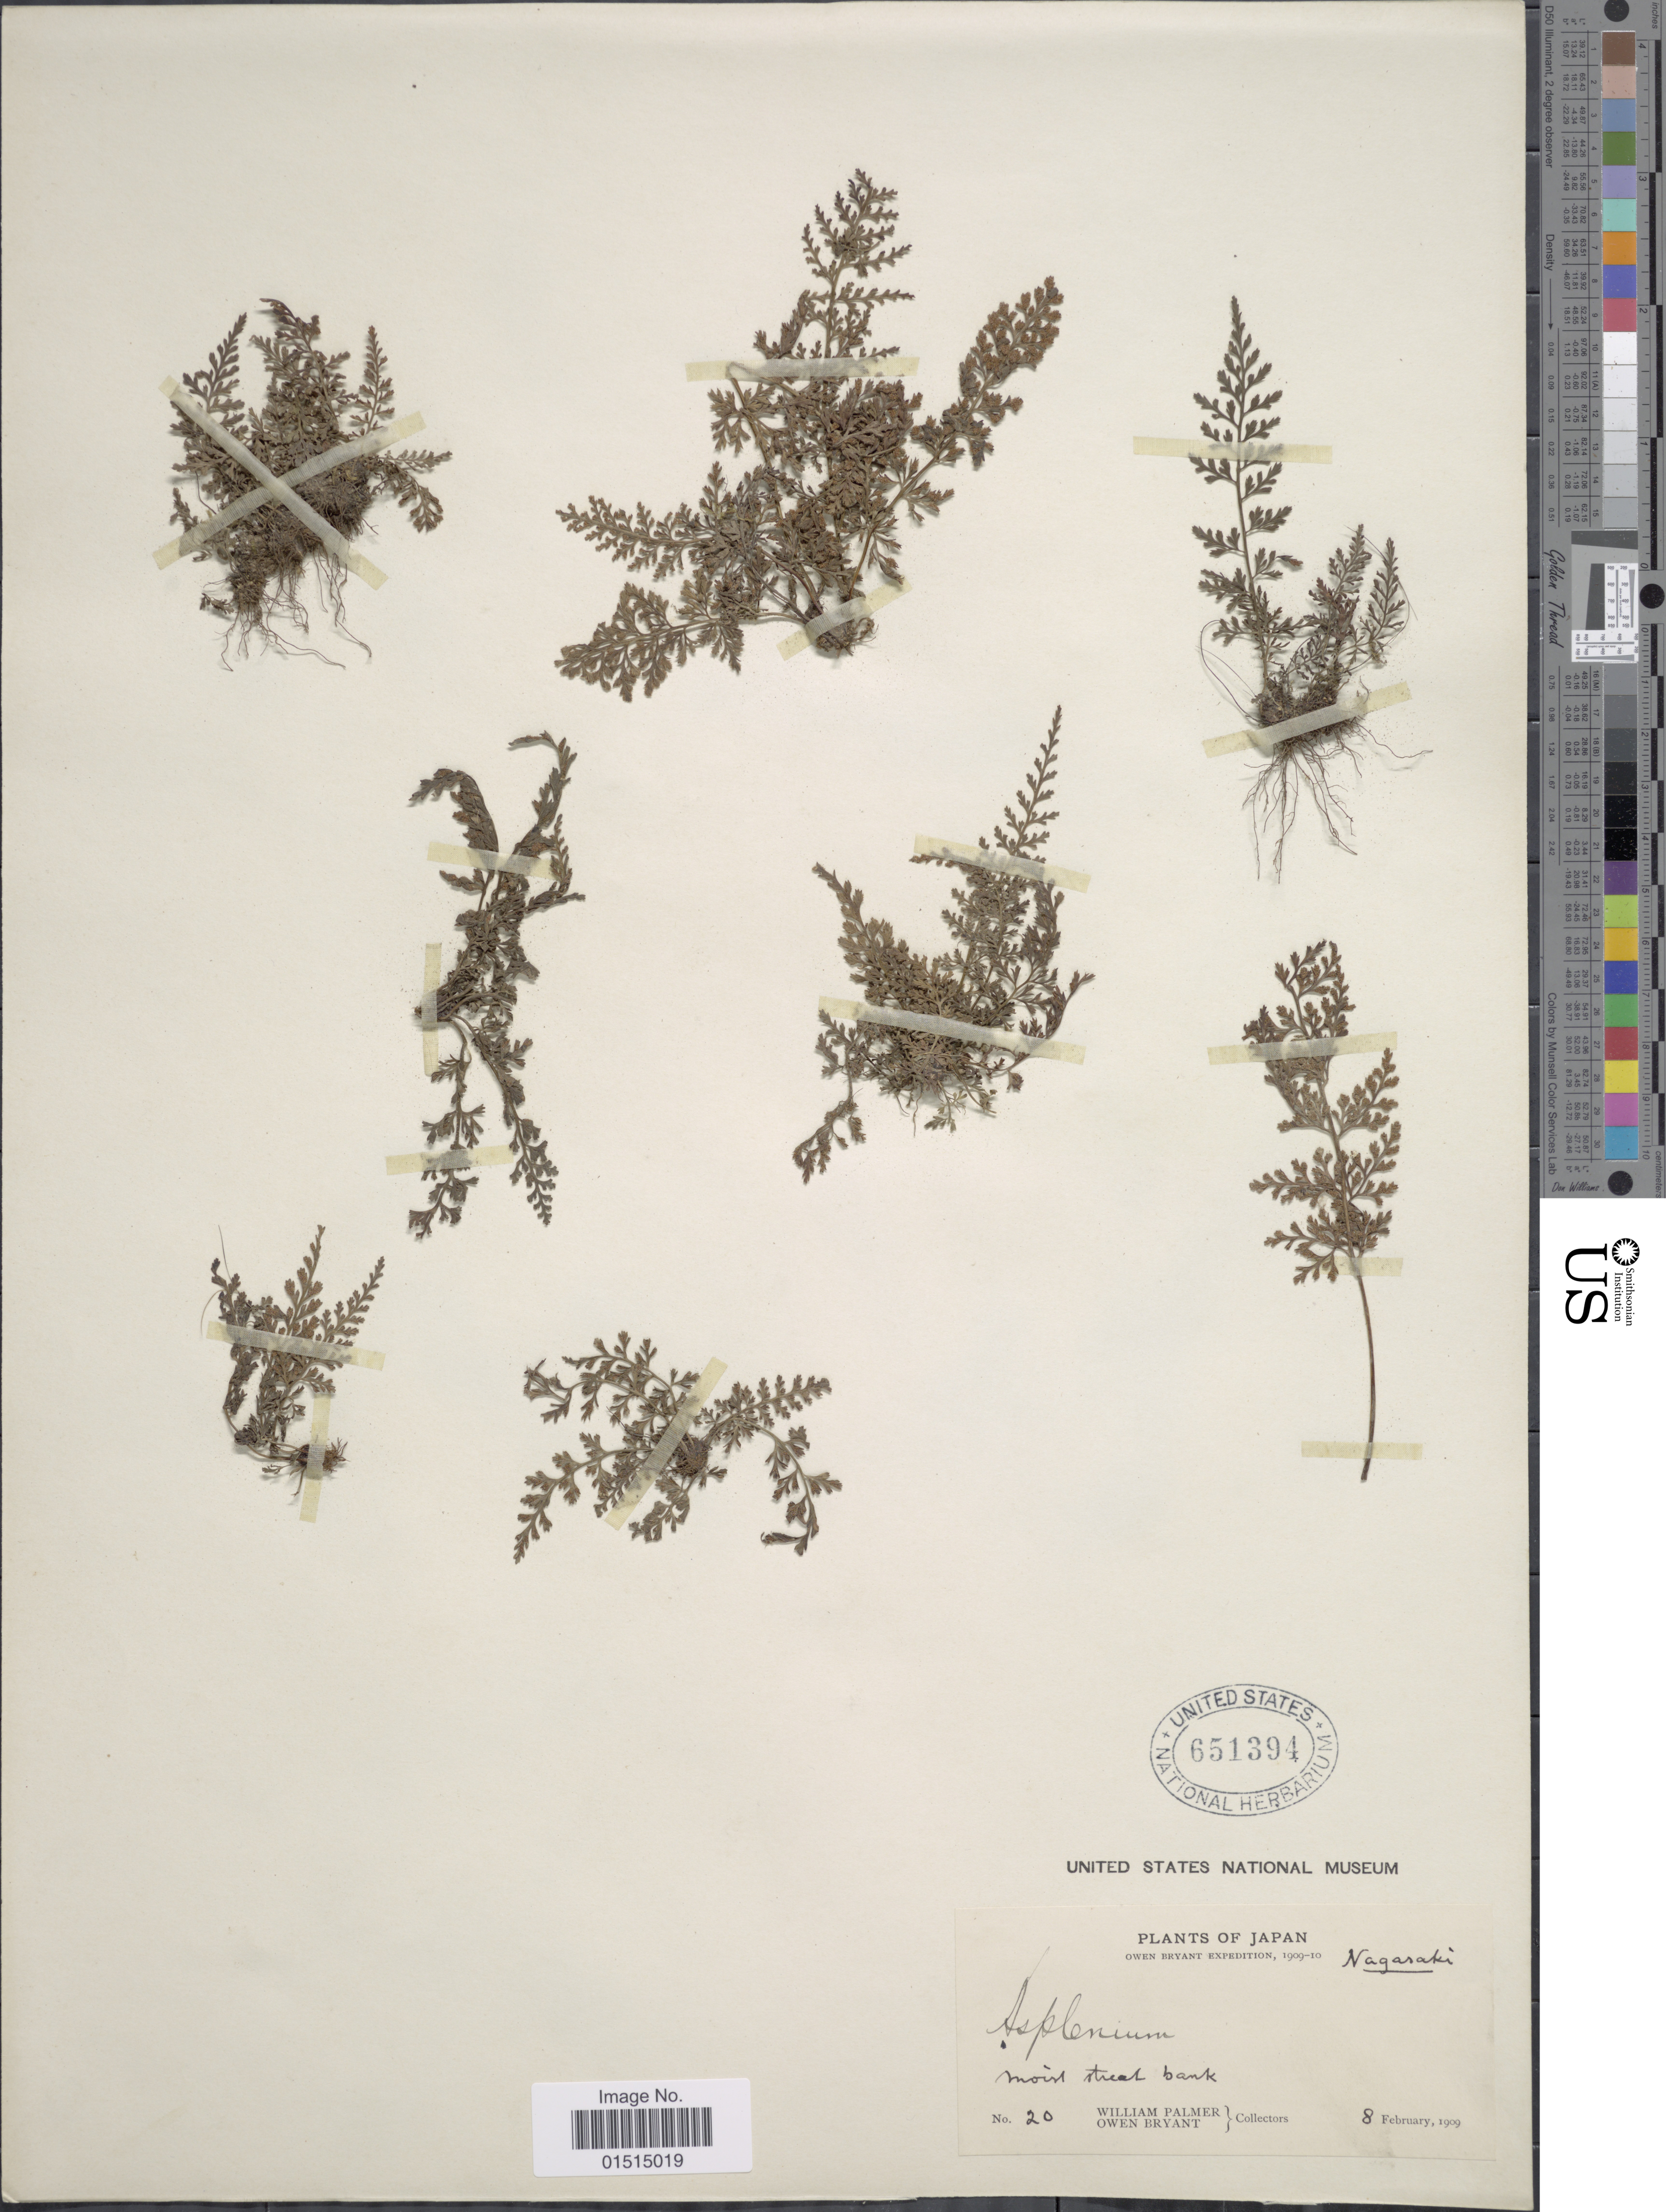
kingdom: Plantae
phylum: Tracheophyta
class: Polypodiopsida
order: Polypodiales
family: Aspleniaceae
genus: Asplenium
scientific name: Asplenium laciniatum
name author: D. Don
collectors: W. Palmer & O. Bryant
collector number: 20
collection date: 1909-02-08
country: Japan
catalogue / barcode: US 651394